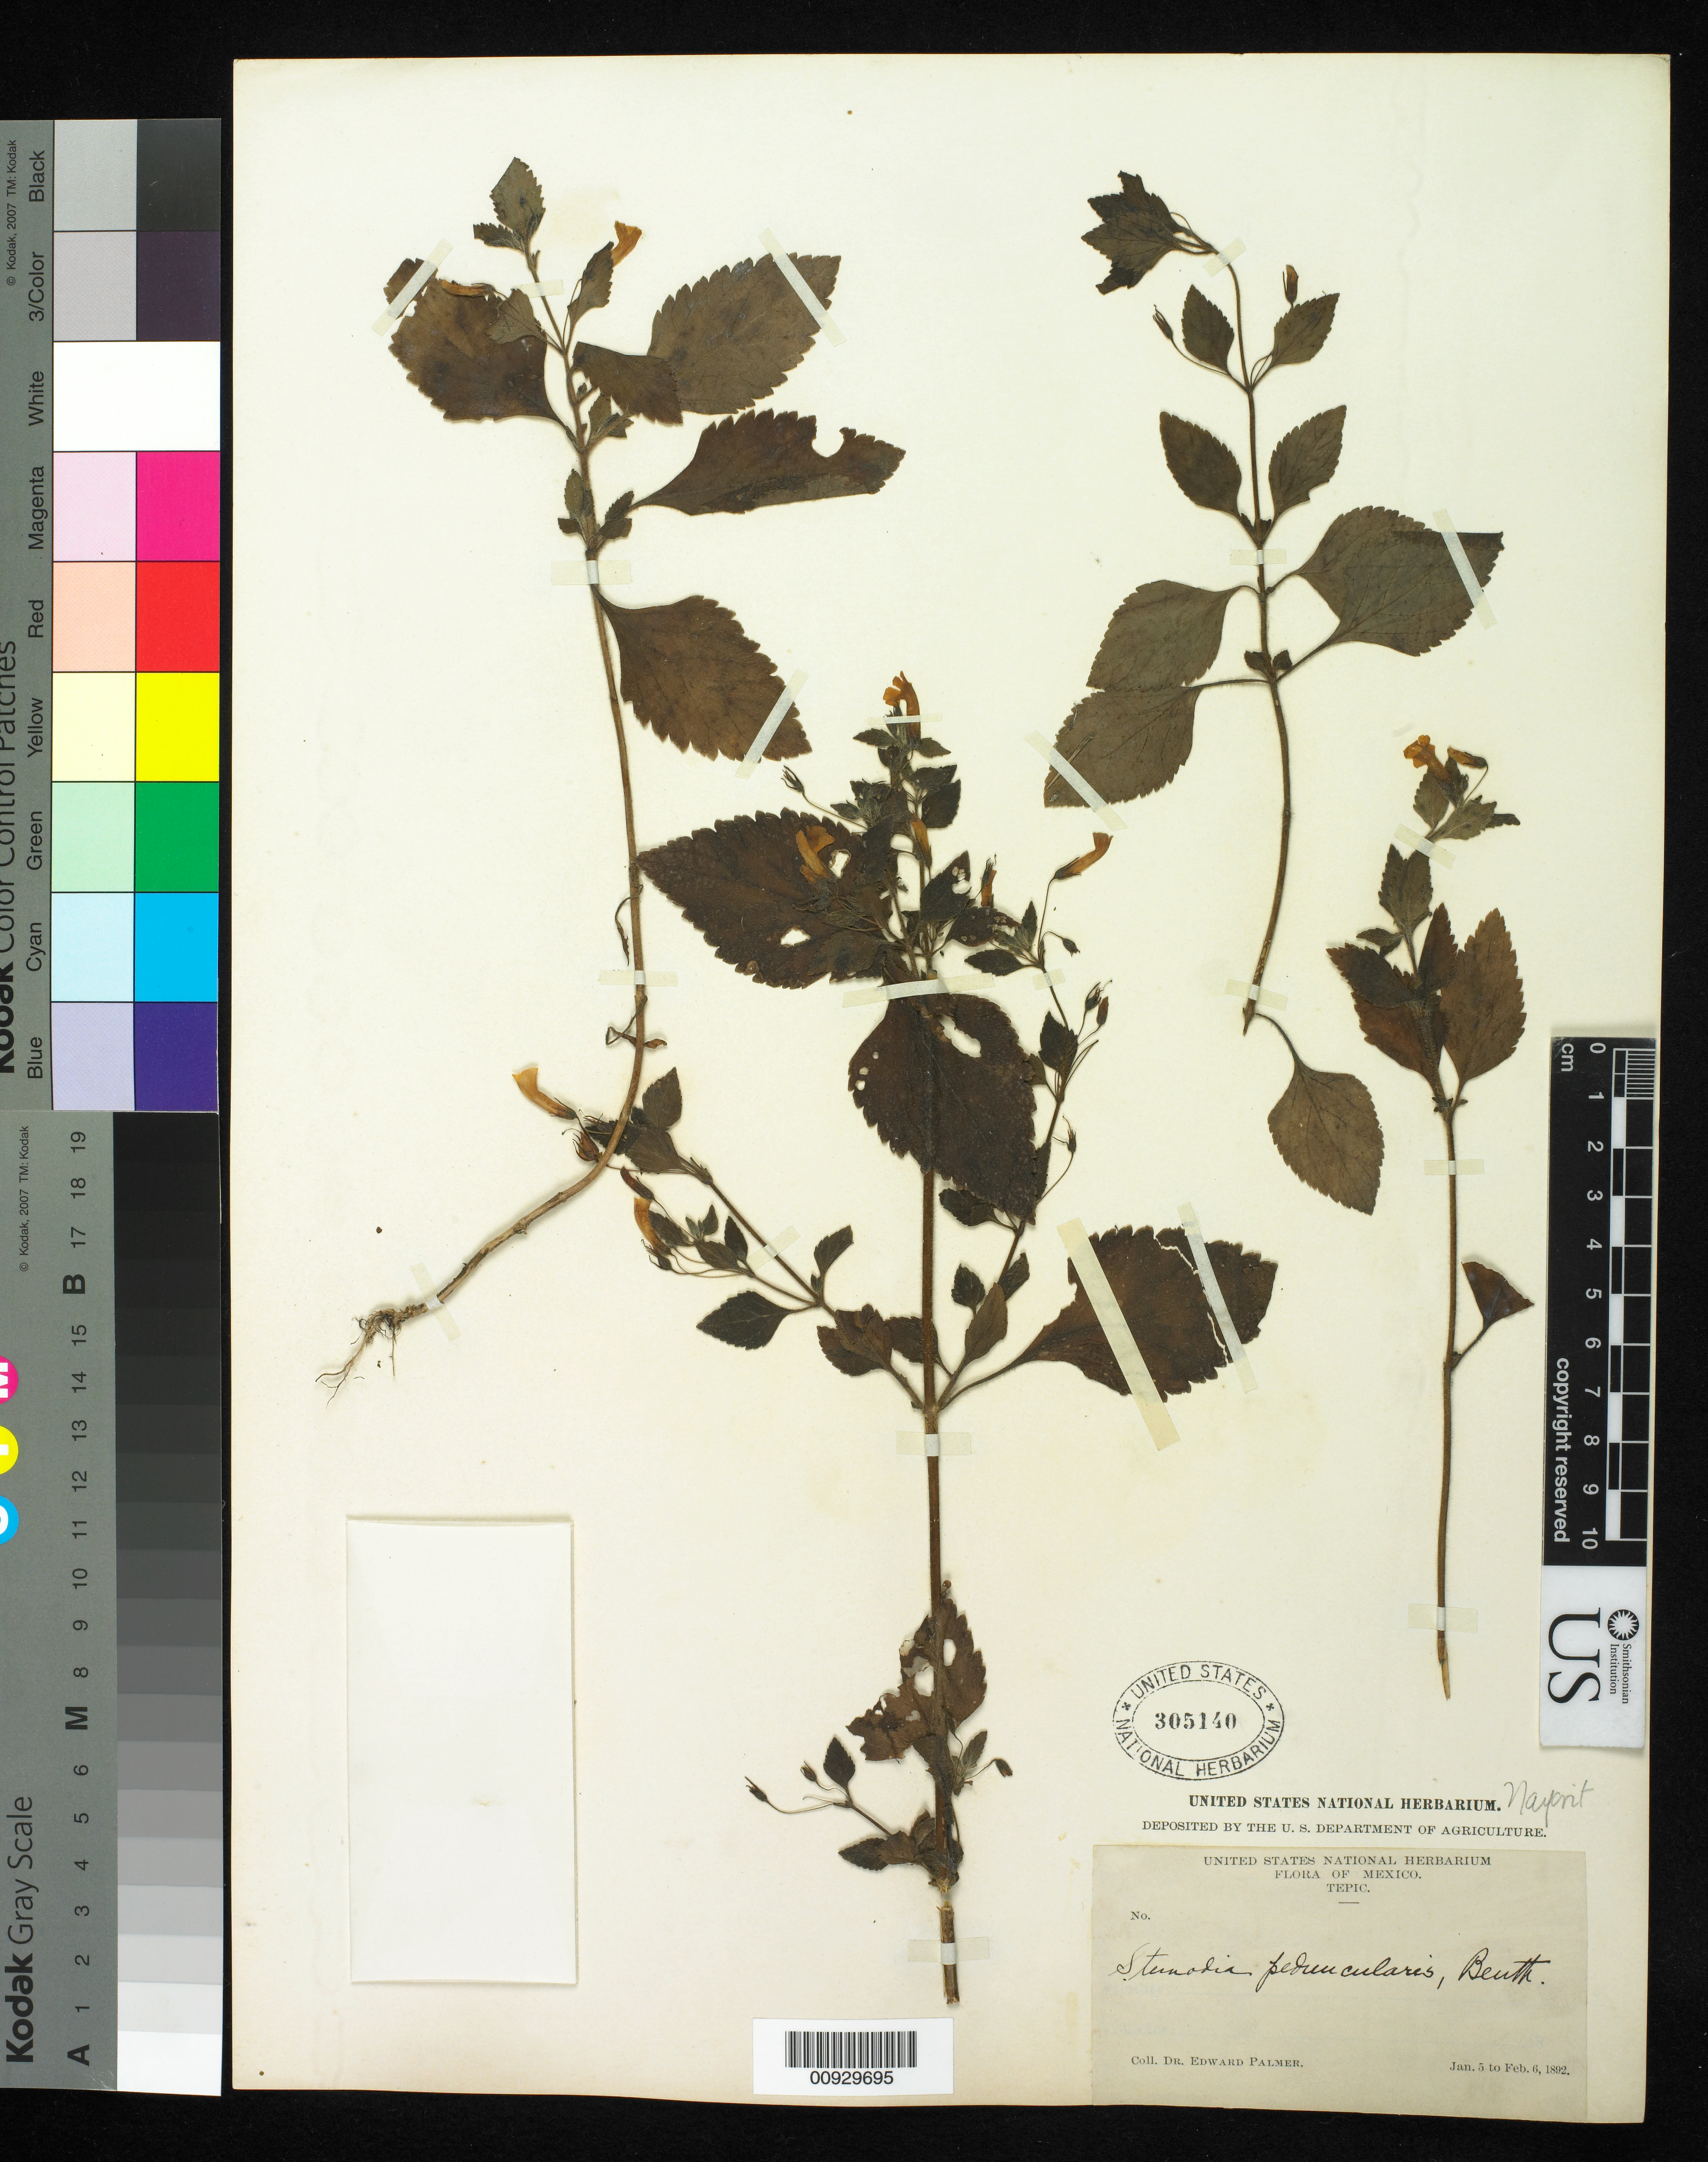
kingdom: Plantae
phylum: Tracheophyta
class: Magnoliopsida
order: Lamiales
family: Plantaginaceae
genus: Stemodia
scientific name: Stemodia peduncularis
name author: Benth.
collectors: E. Palmer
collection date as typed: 05 Jan 1892 to 06 Feb 1892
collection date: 1892-01-05/1892-02-06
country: Mexico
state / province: Nayarit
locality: Tepic.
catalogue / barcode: US 305140